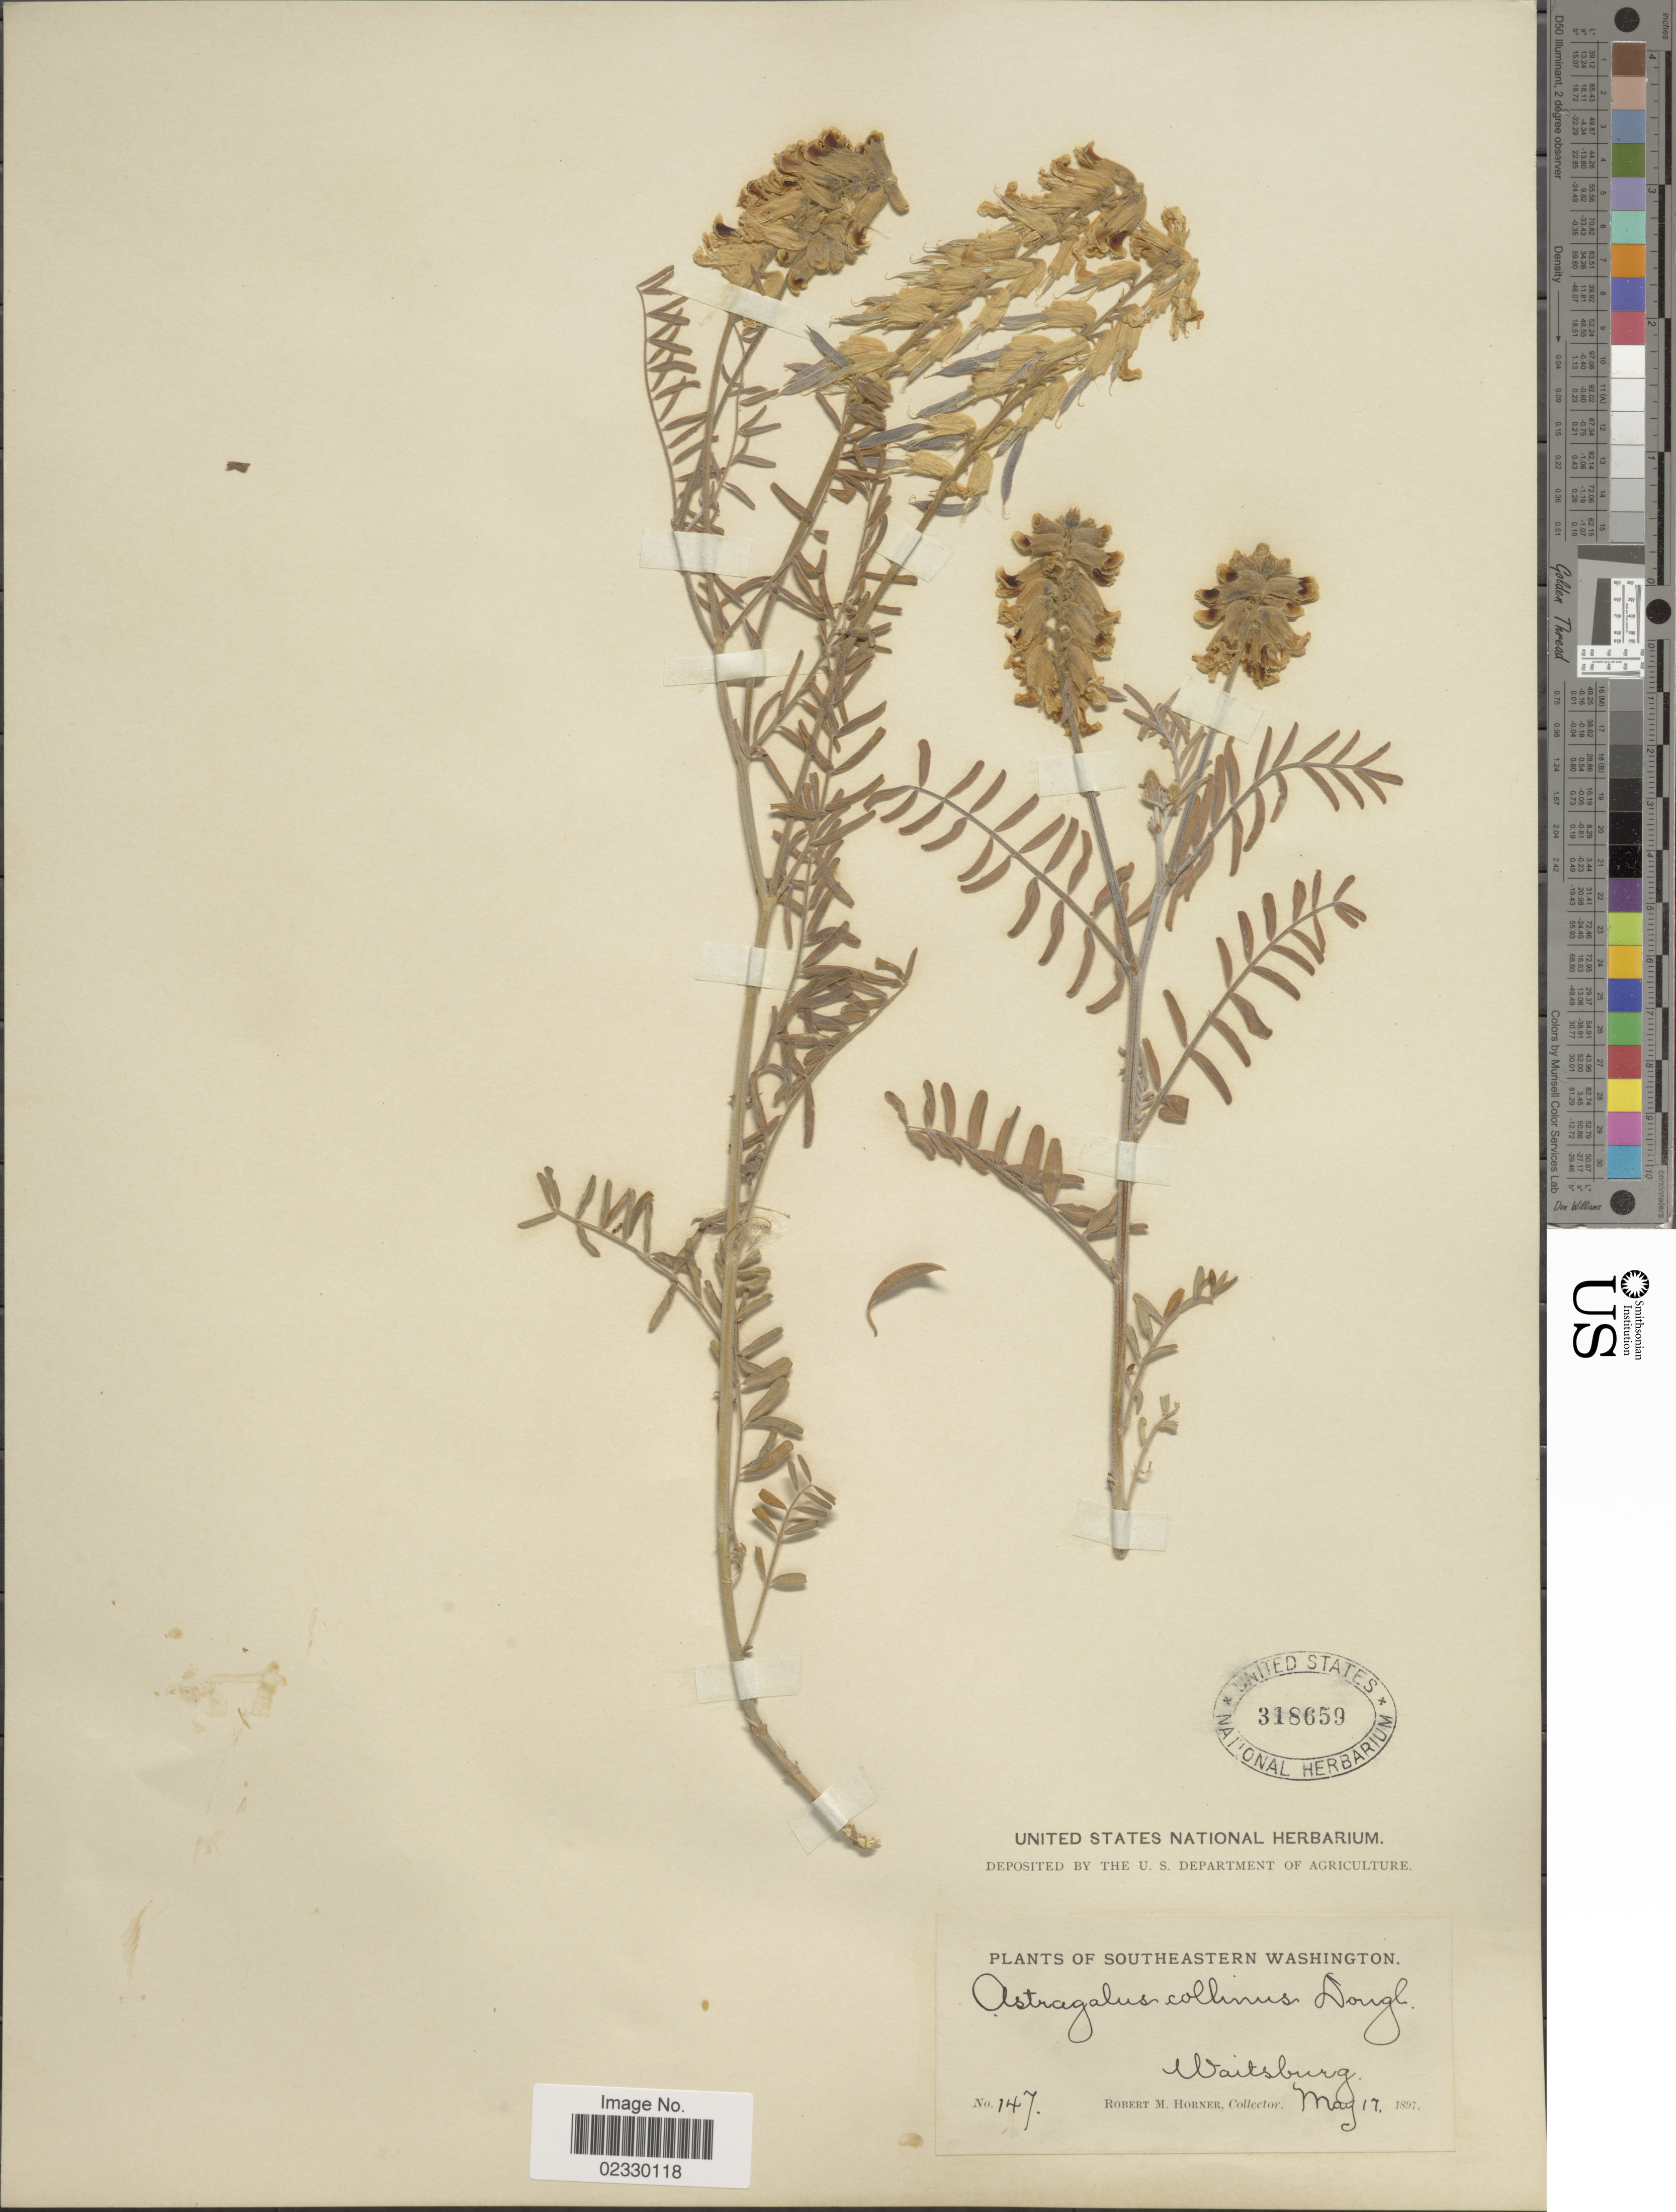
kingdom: Plantae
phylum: Tracheophyta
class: Magnoliopsida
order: Fabales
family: Fabaceae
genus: Astragalus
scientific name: Astragalus collinus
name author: Douglas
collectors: R. Horner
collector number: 147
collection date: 1897-05-17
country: United States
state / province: Washington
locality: Southeasterm Washington, Waitsburg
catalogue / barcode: US 318659